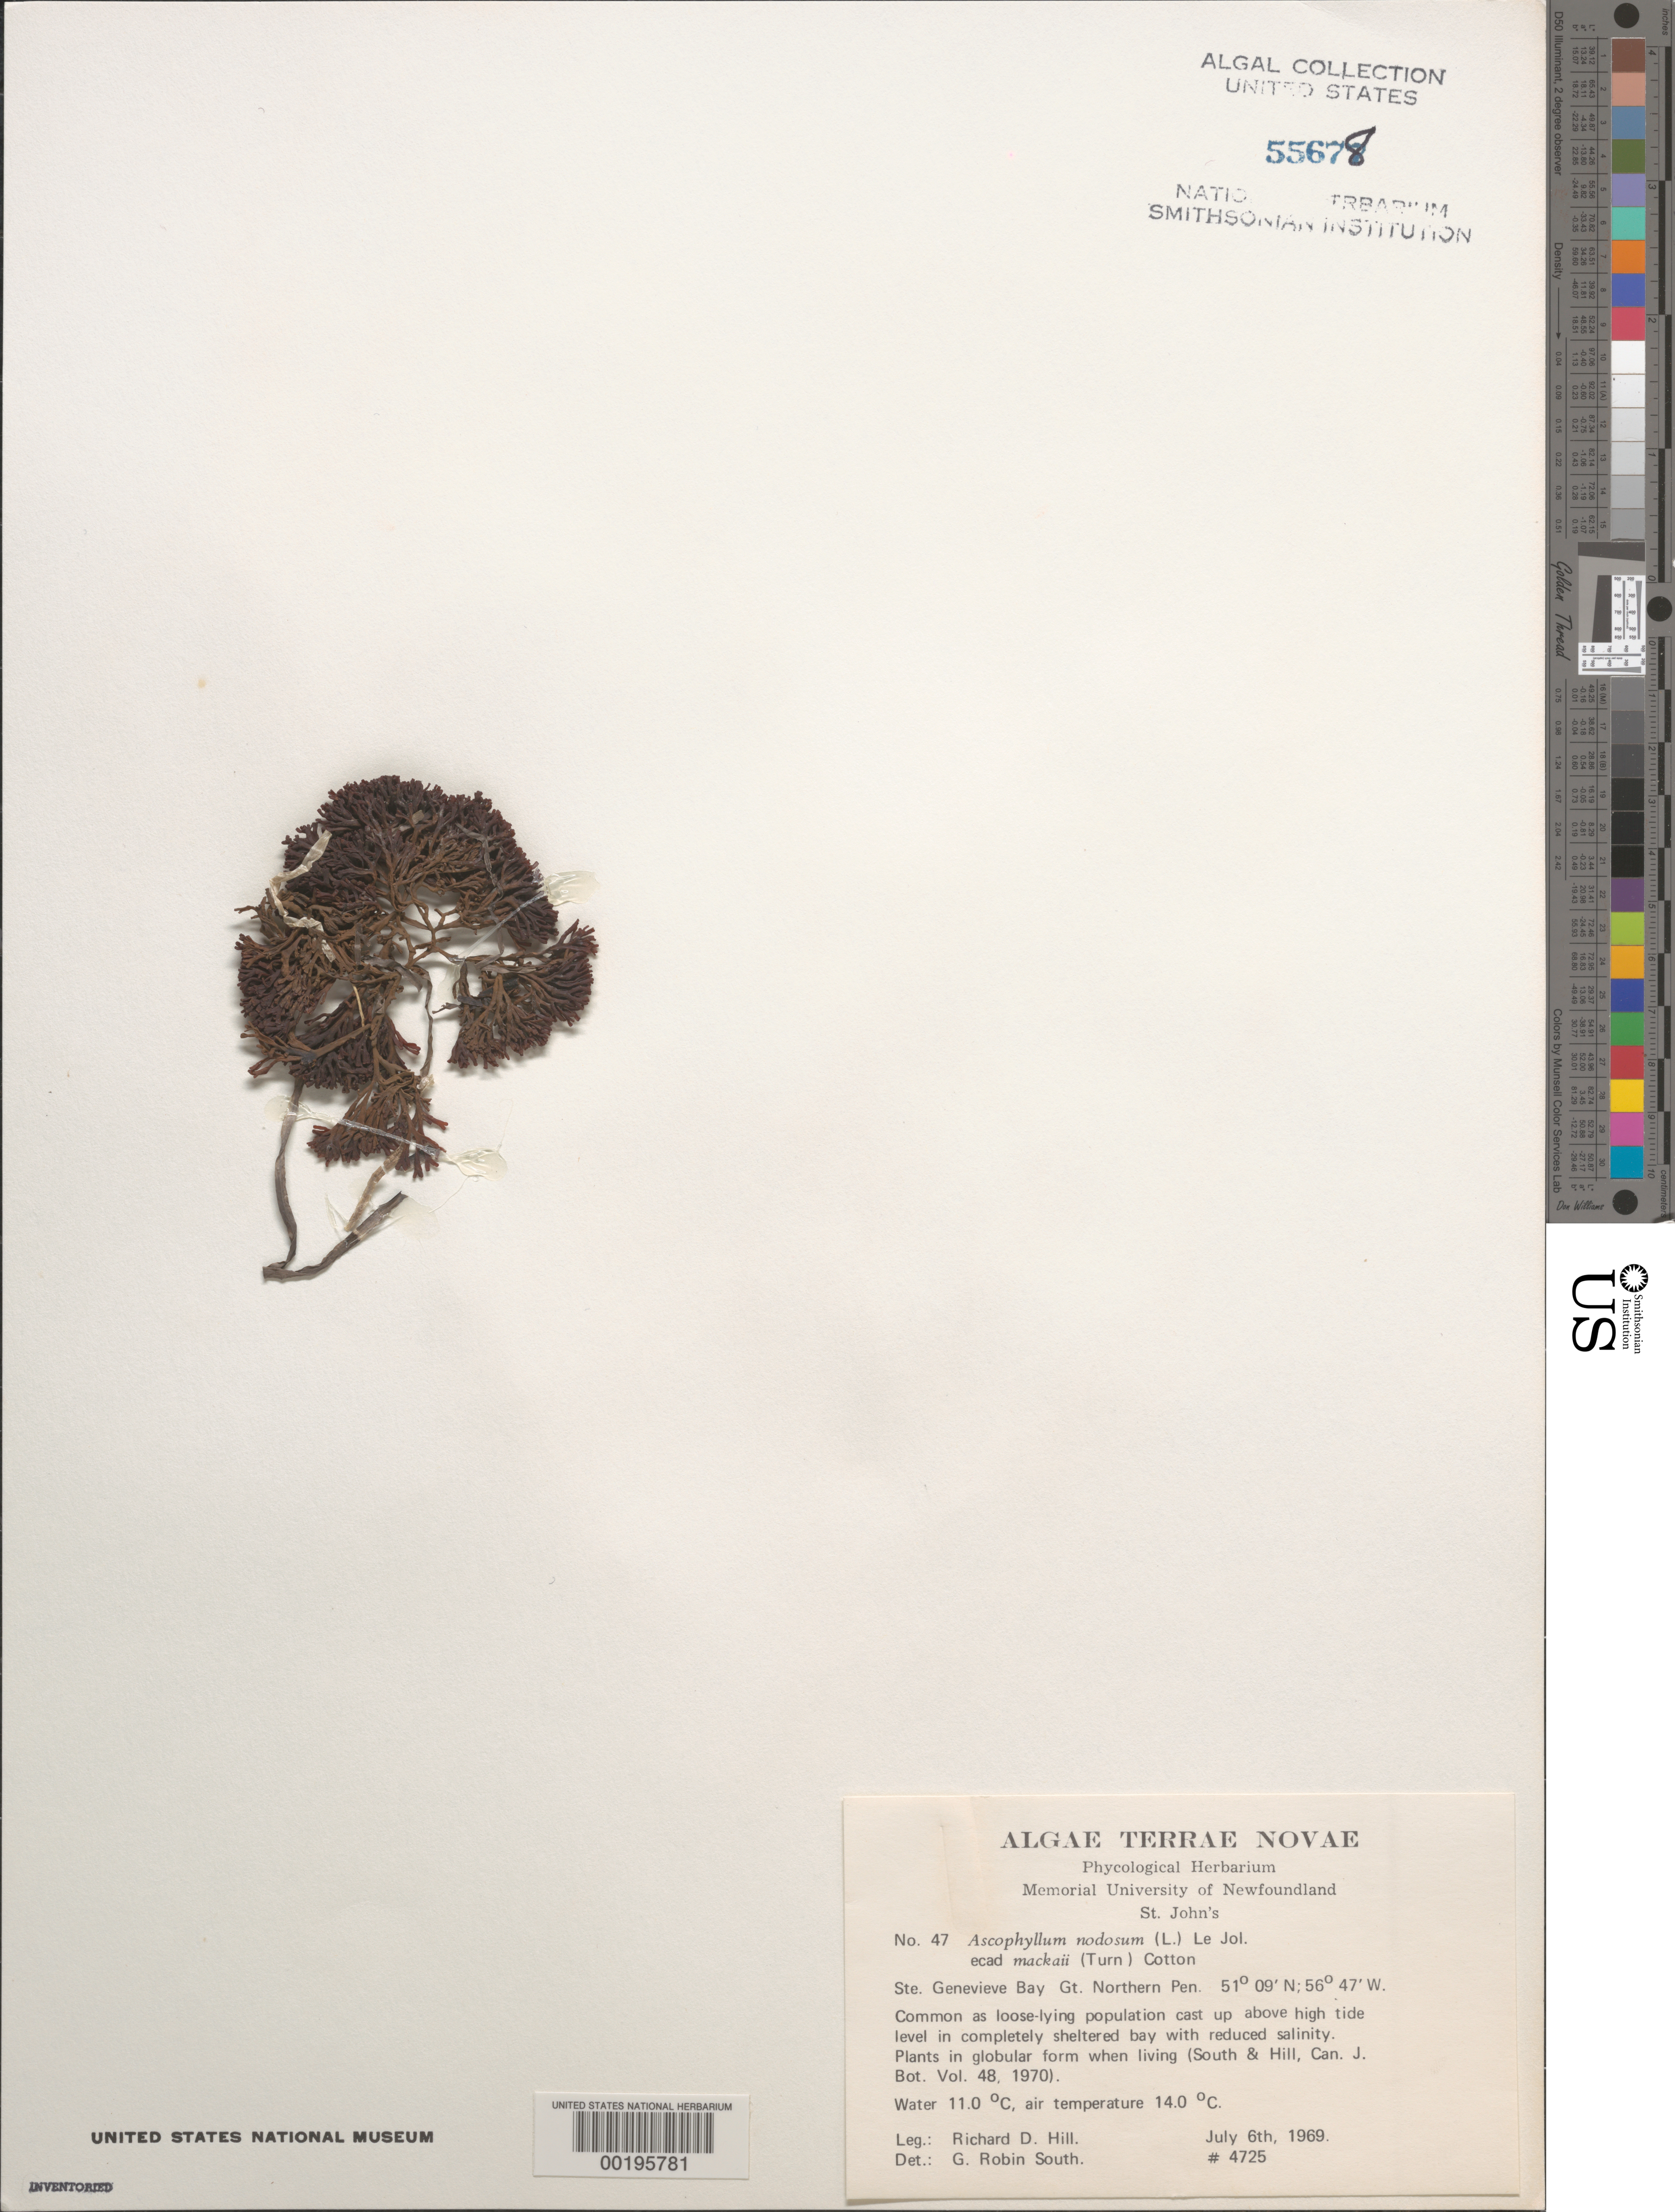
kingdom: Chromista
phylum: Ochrophyta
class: Phaeophyceae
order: Fucales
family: Fucaceae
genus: Ascophyllum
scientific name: Ascophyllum nodosum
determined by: South, G. R.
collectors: R. D. Hill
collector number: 4725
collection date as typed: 06 Jul 1968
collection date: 1968-07-06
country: Canada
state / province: Newfoundland and Labrador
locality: Sainte Genevieve Bay, Great Northern Peninsula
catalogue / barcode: US 55678